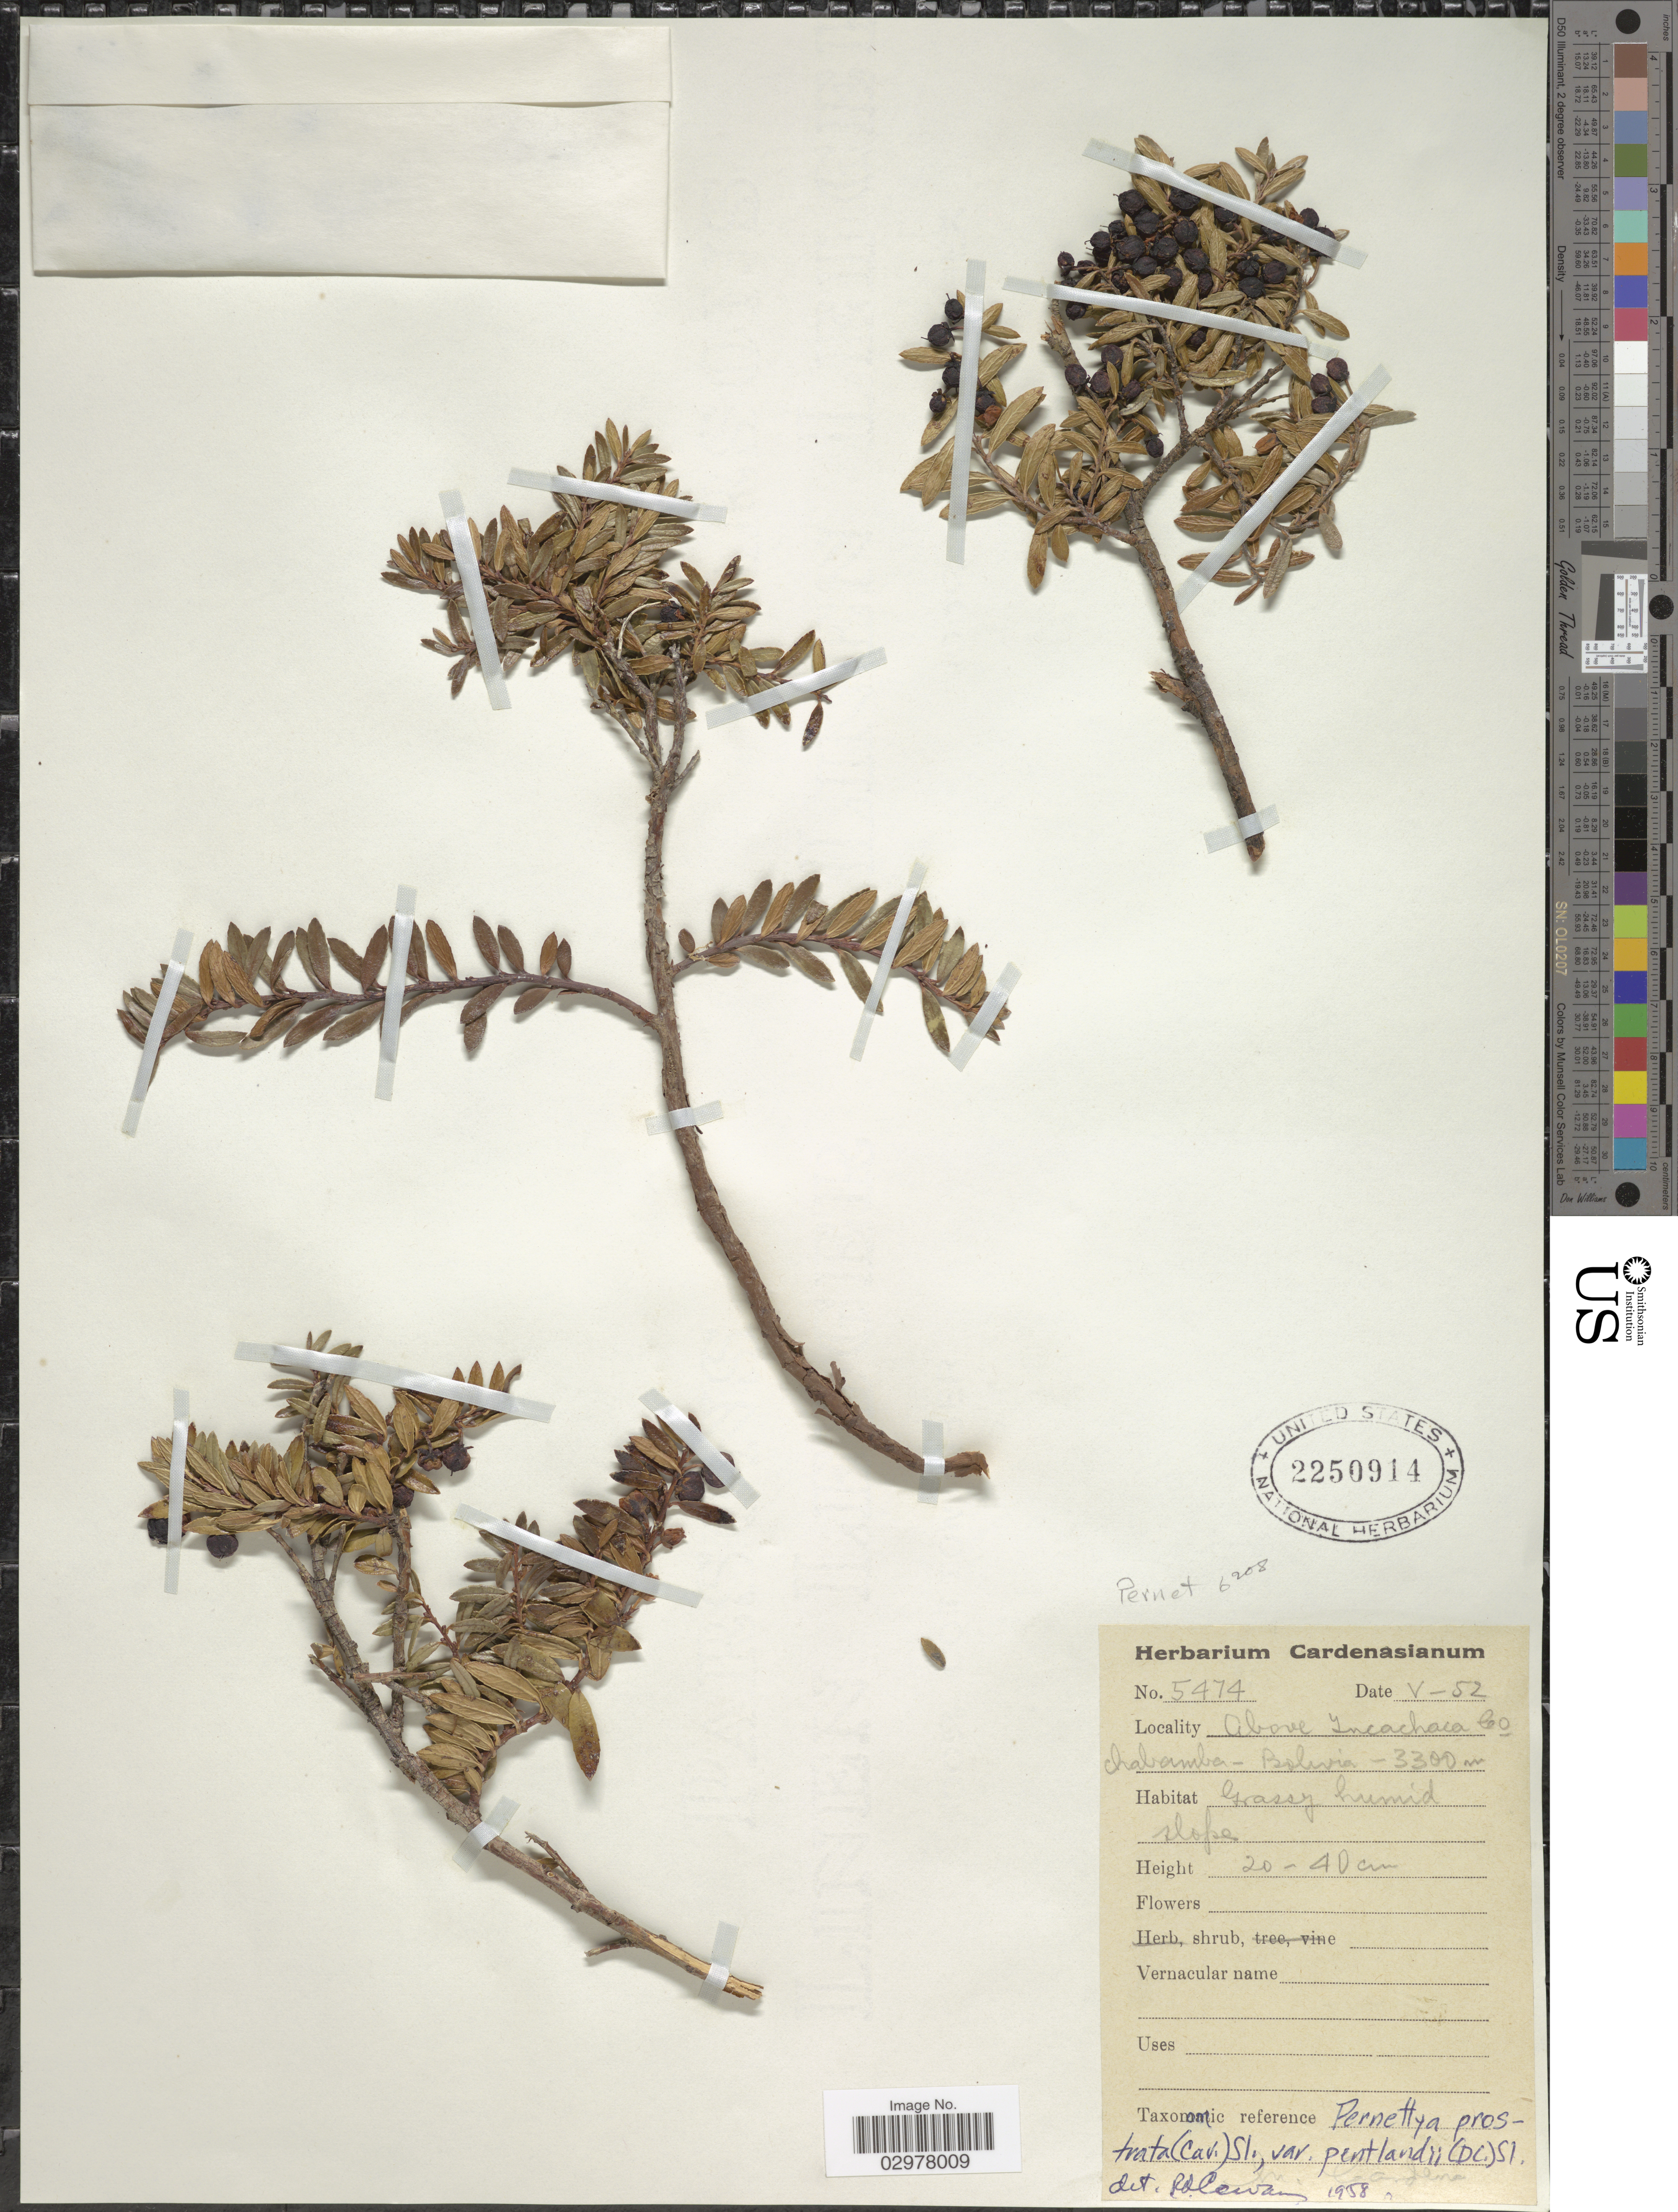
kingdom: Plantae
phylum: Tracheophyta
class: Magnoliopsida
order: Ericales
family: Ericaceae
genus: Pernettya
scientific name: Pernettya prostrata var. pentlandii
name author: (DC.) Sleumer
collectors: M. Cárdenas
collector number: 5474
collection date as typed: Transcribed d/m/y: /5/52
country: Bolivia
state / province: Cochabamba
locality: Above Incachaca.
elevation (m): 3300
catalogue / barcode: US 2250914